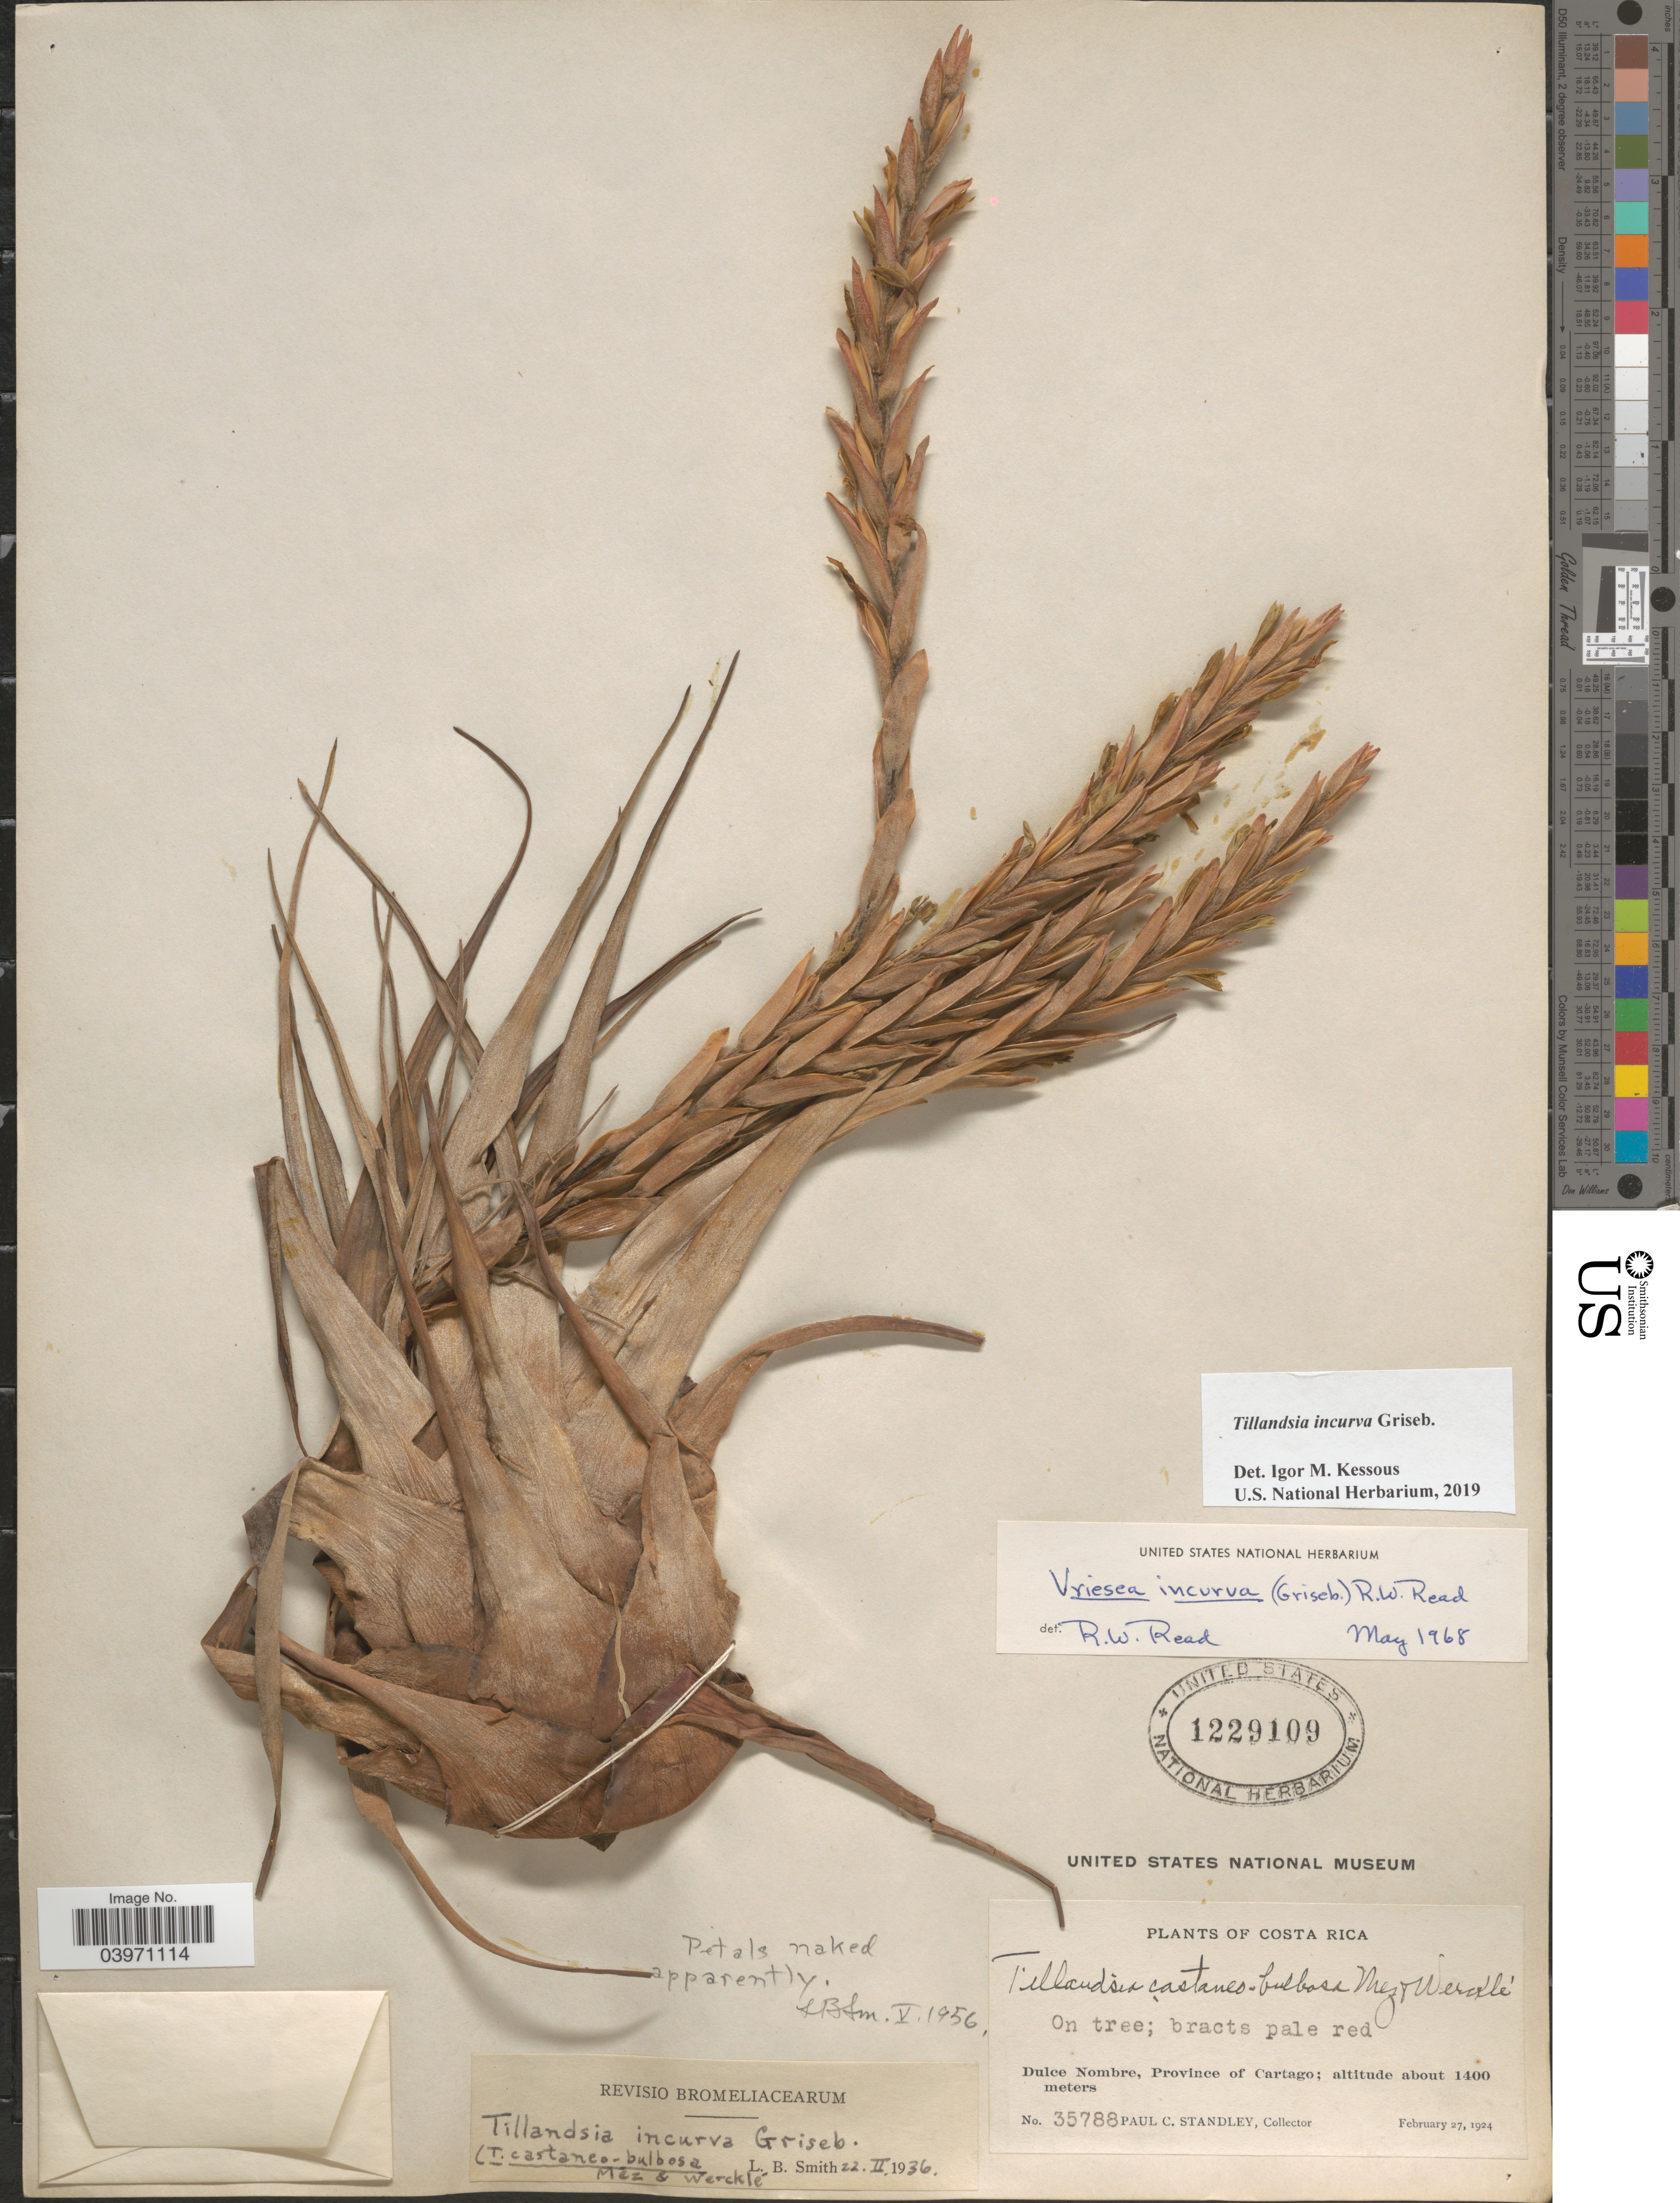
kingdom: Plantae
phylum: Tracheophyta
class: Liliopsida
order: Poales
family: Bromeliaceae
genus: Tillandsia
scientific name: Tillandsia incurva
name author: Griseb.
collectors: P. C. Standley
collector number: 35788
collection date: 1924-02-27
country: Costa Rica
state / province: Cartago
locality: Dulce Nombre.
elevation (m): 1400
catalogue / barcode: US 1229109